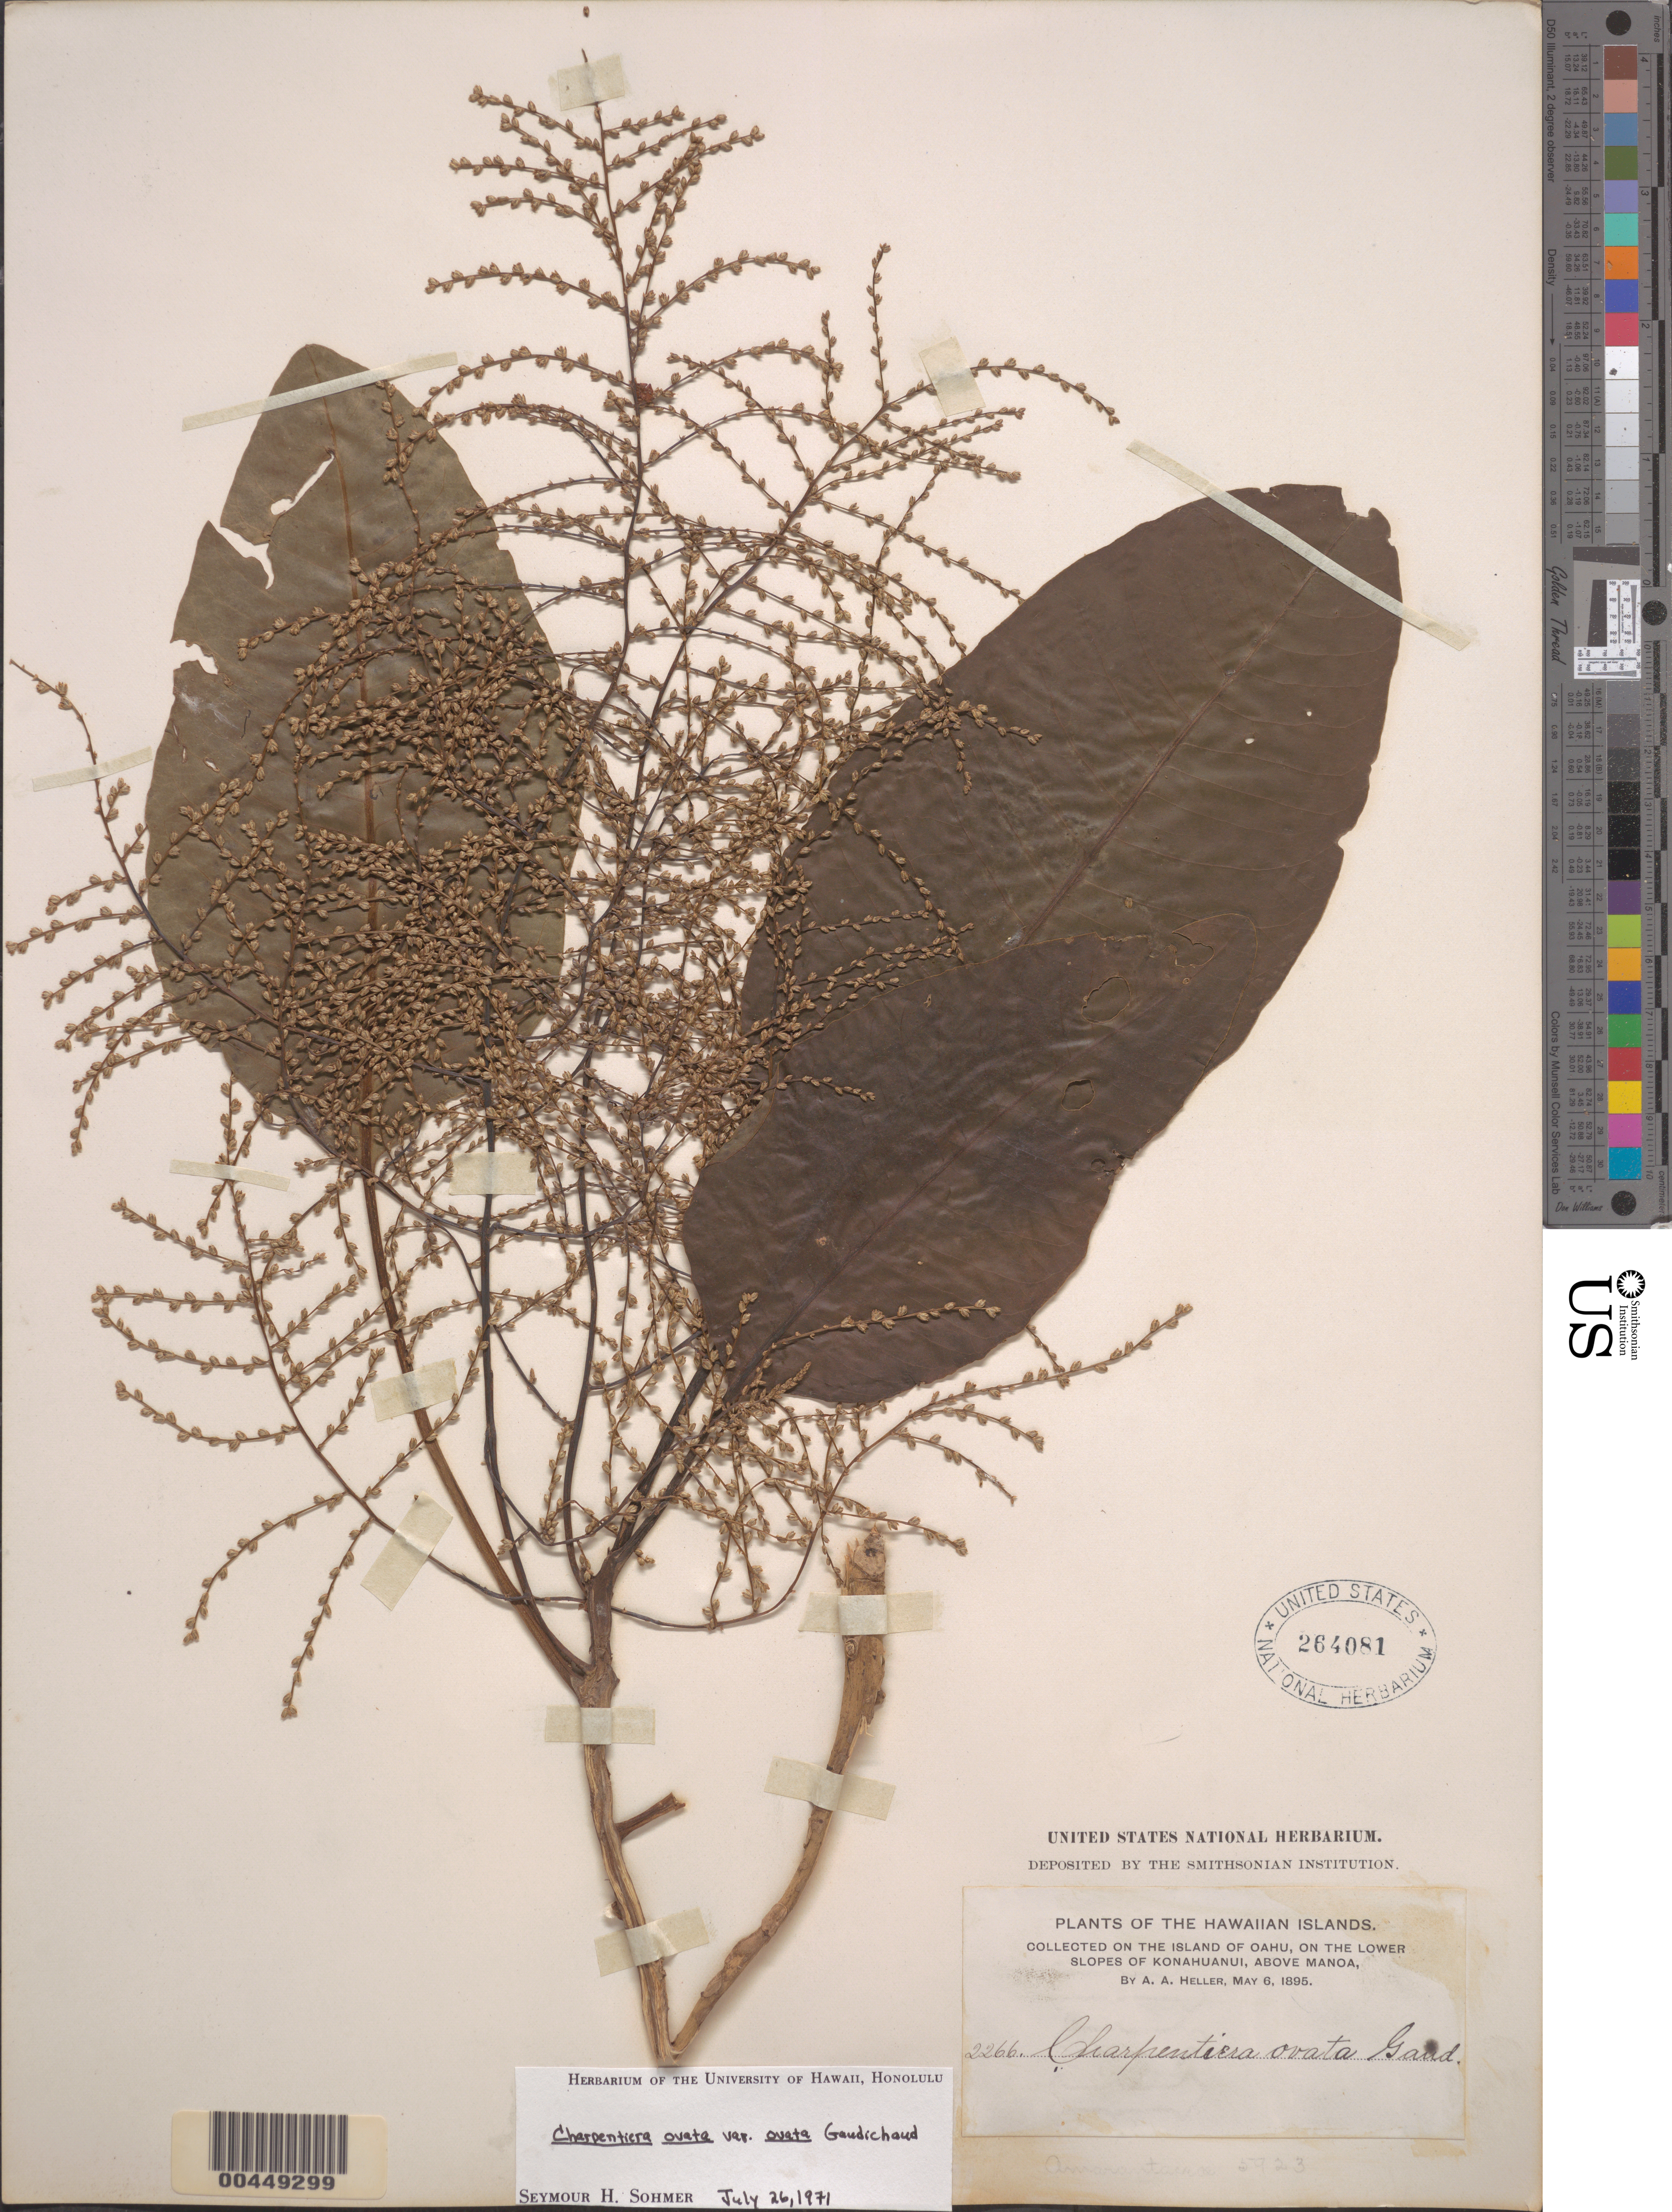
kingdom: Plantae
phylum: Tracheophyta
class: Magnoliopsida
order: Caryophyllales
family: Amaranthaceae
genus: Charpentiera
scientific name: Charpentiera ovata var. ovata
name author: Gaudich.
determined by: Sohmer, S. H.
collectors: A. A. Heller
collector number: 2266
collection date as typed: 6 May 1895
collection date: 1895-05-06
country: United States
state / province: Hawaii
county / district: Honolulu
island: Oahu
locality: On the lower slopes of Konahuanui, above Manoa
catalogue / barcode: US 264081